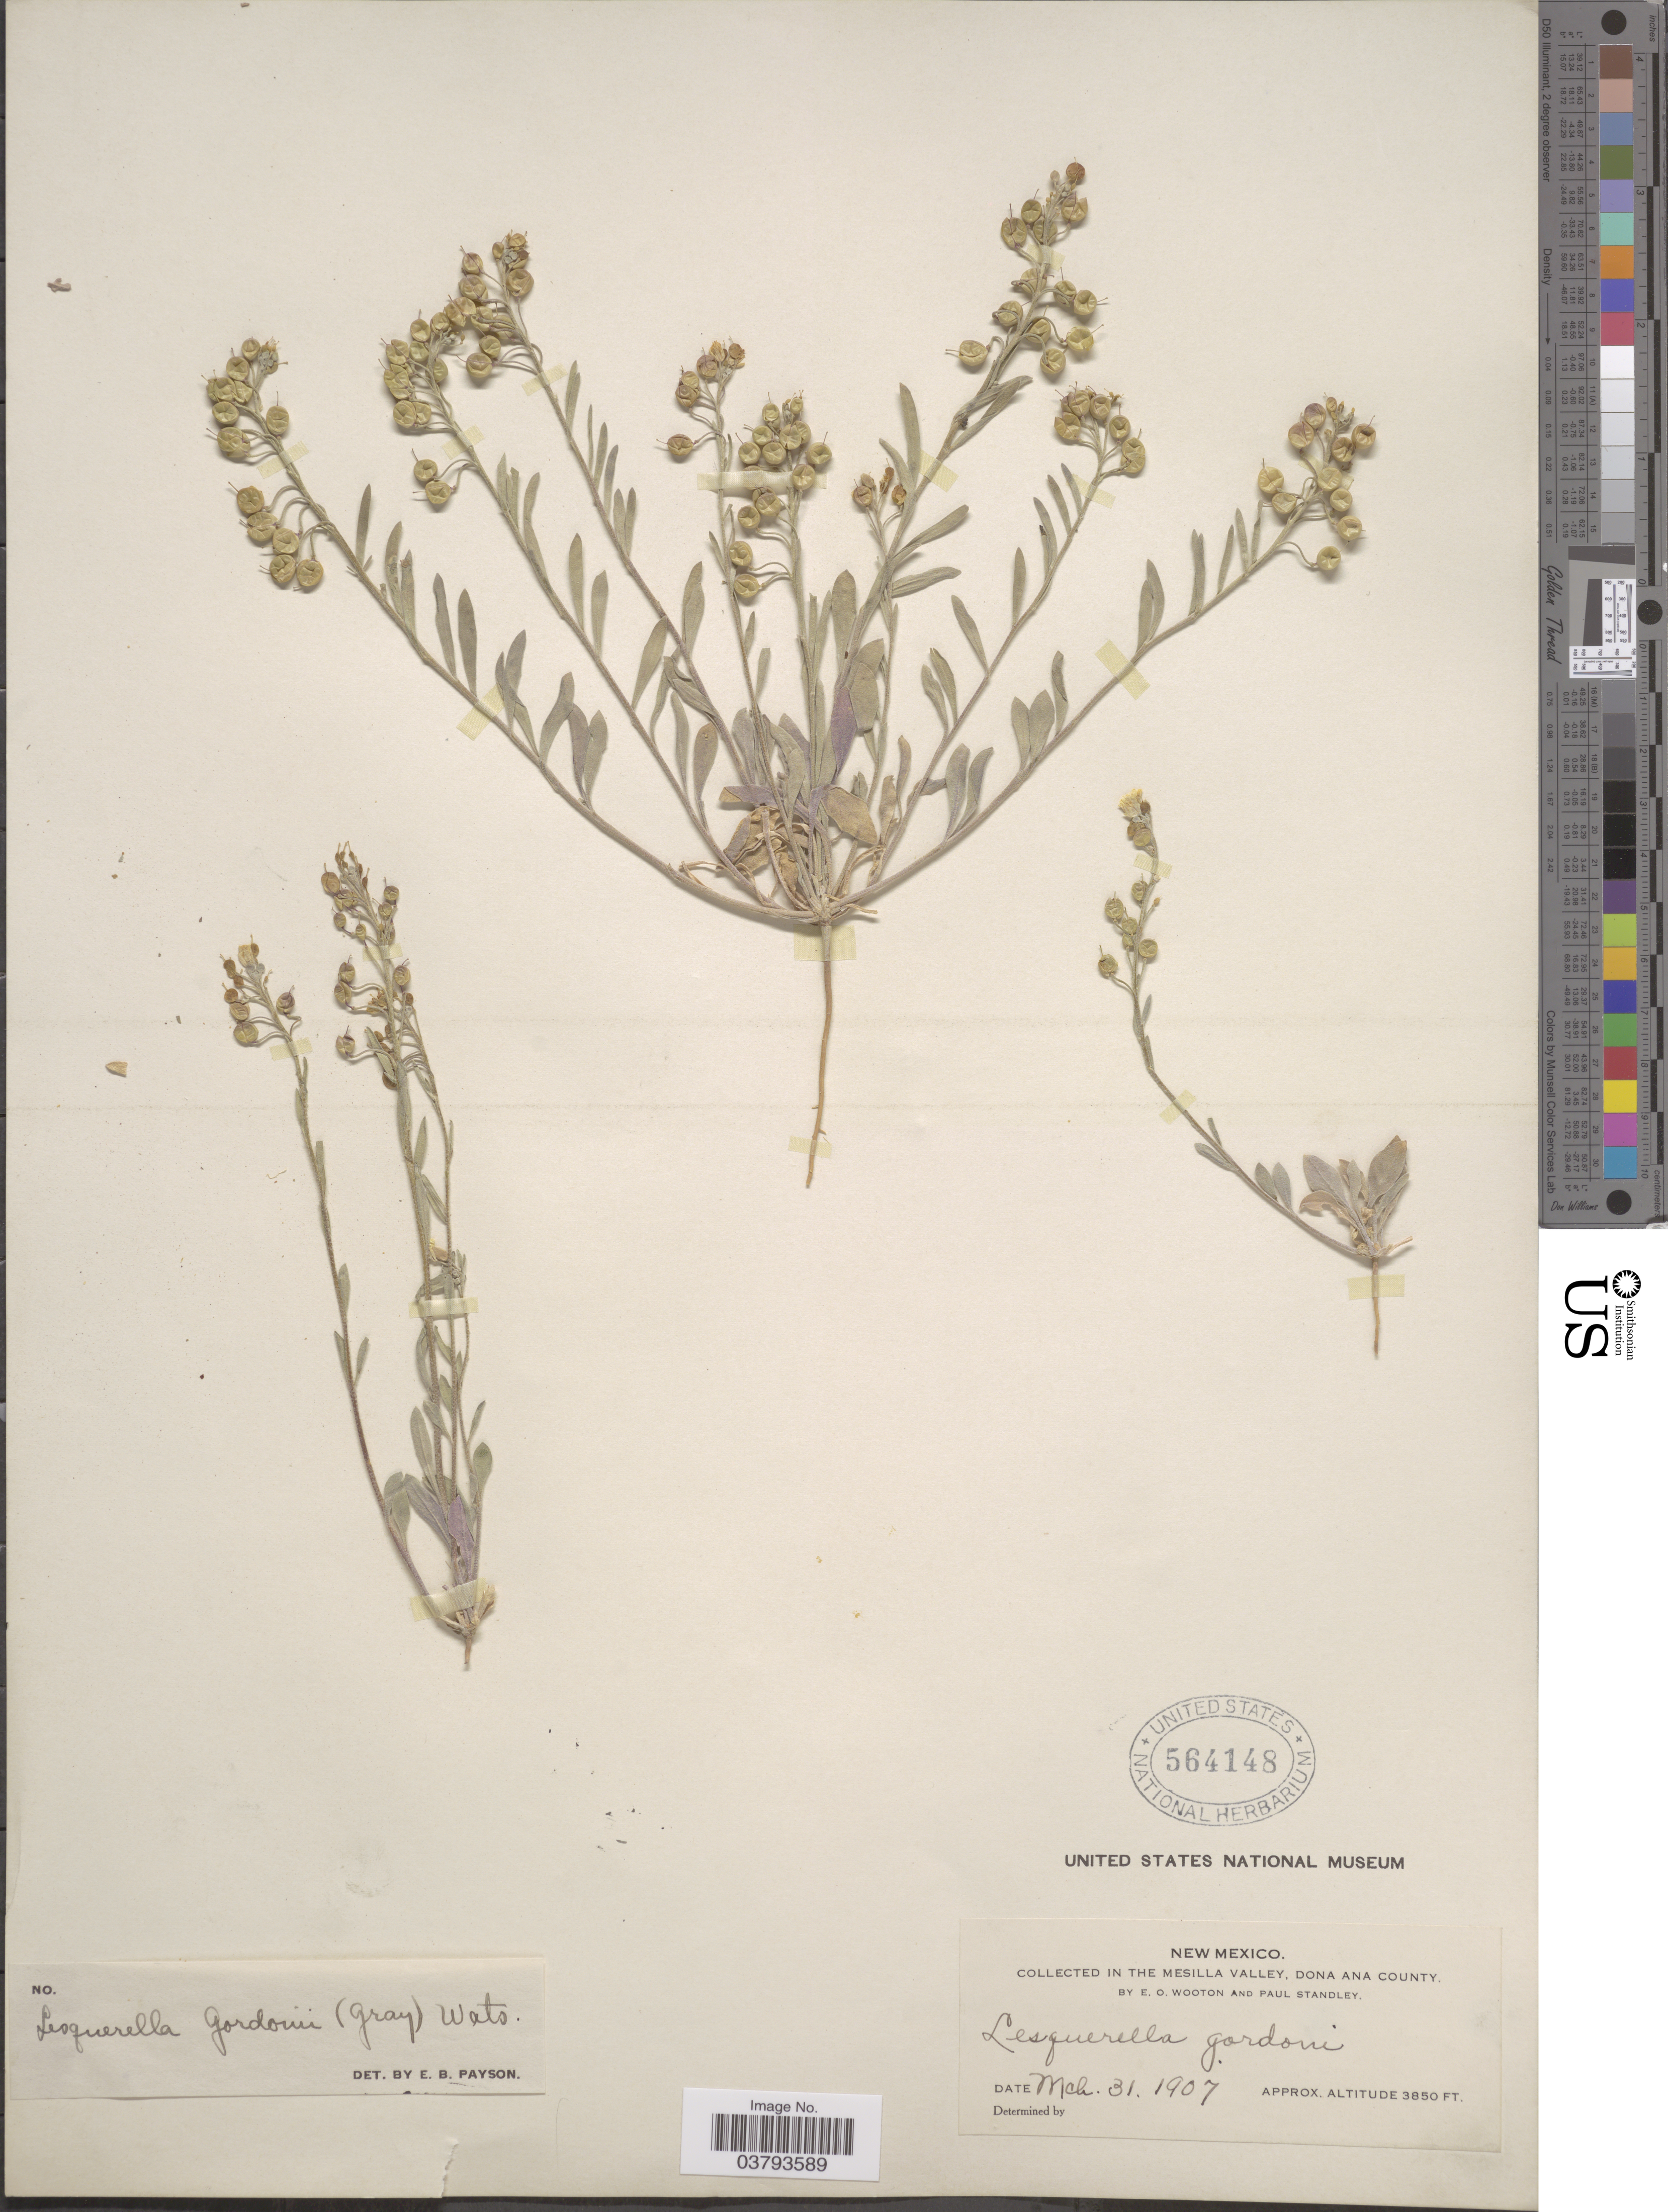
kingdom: Plantae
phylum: Tracheophyta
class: Magnoliopsida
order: Brassicales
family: Brassicaceae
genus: Lesquerella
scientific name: Lesquerella gordonii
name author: (A. Gray) S. Watson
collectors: E. O. Wooton & P. C. Standley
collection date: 1907-03-31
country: United States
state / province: New Mexico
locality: In the Mesilla Valley, Dona Ana County.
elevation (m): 1173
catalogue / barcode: US 564148